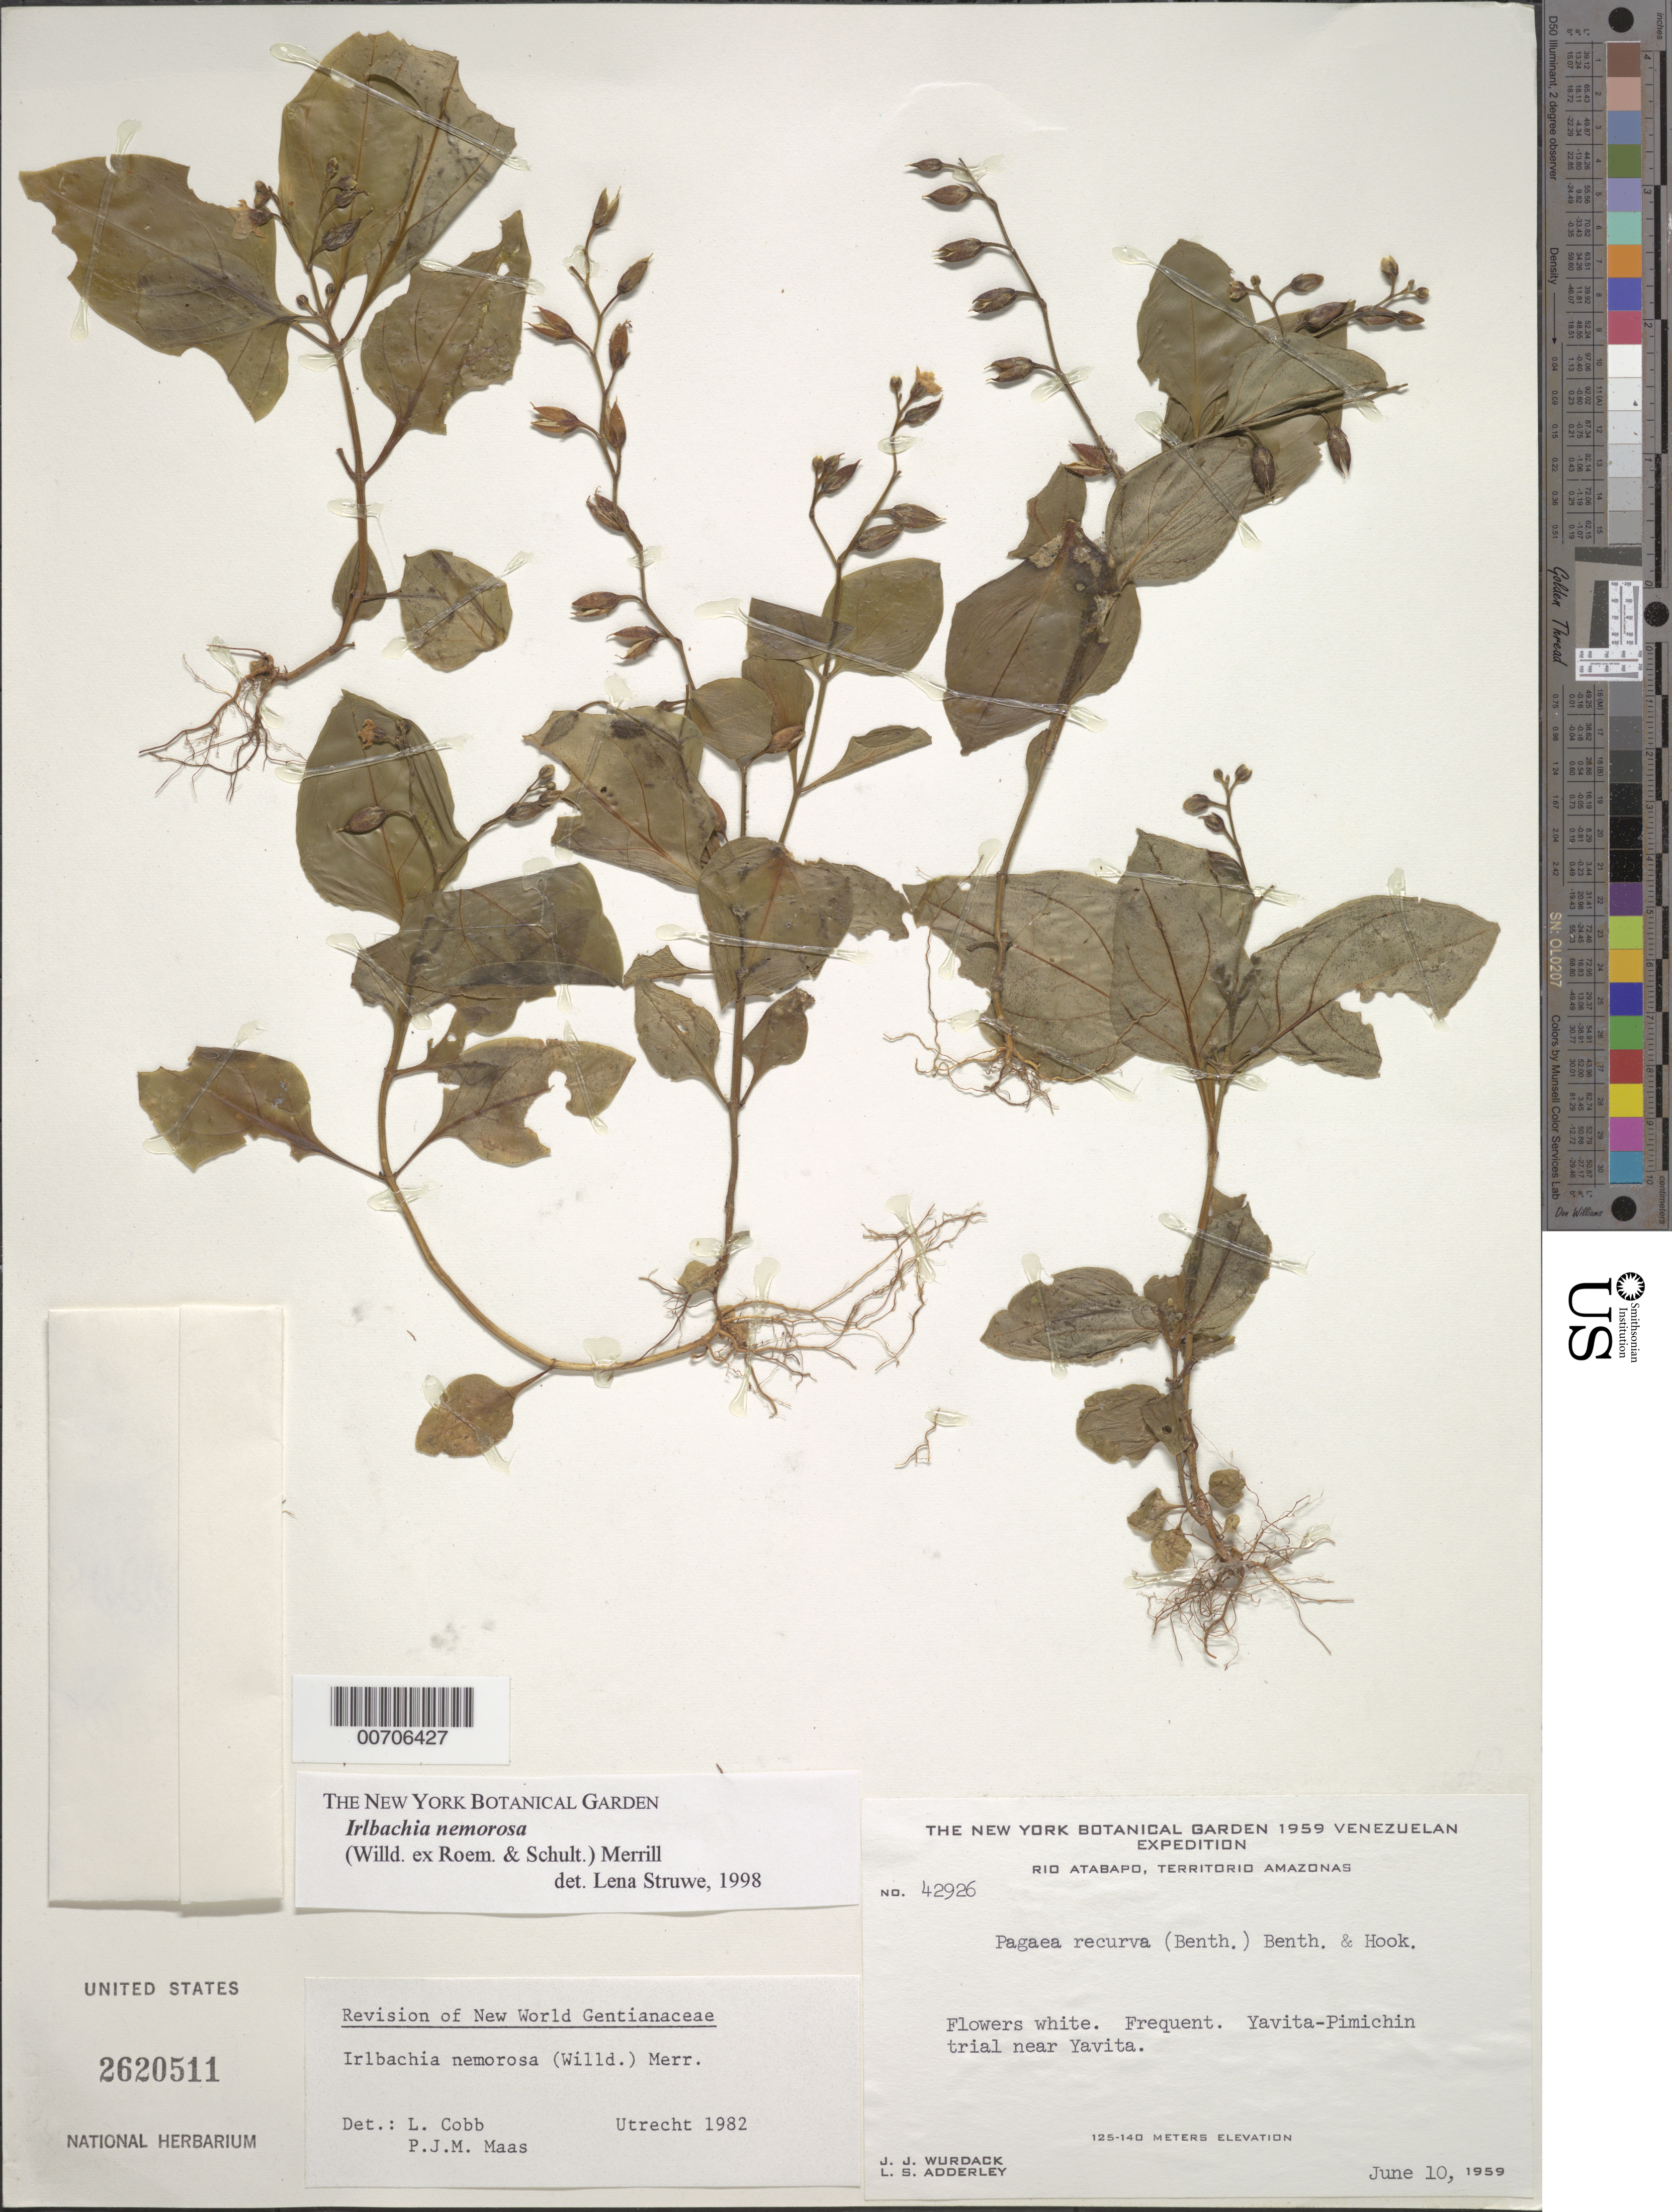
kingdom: Plantae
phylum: Tracheophyta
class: Magnoliopsida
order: Gentianales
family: Gentianaceae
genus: Irlbachia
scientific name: Irlbachia nemorosa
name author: (Willd. ex Roem. & Schult.) Merr.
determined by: Struwe, L.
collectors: J. J. Wurdack & L. S. Adderley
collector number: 42926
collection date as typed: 10-Jun-59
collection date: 1959-06-10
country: Venezuela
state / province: Amazonas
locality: Río Atabapo, Yavita-Pimichin trail near Yavita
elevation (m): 125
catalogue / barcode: US 2620511